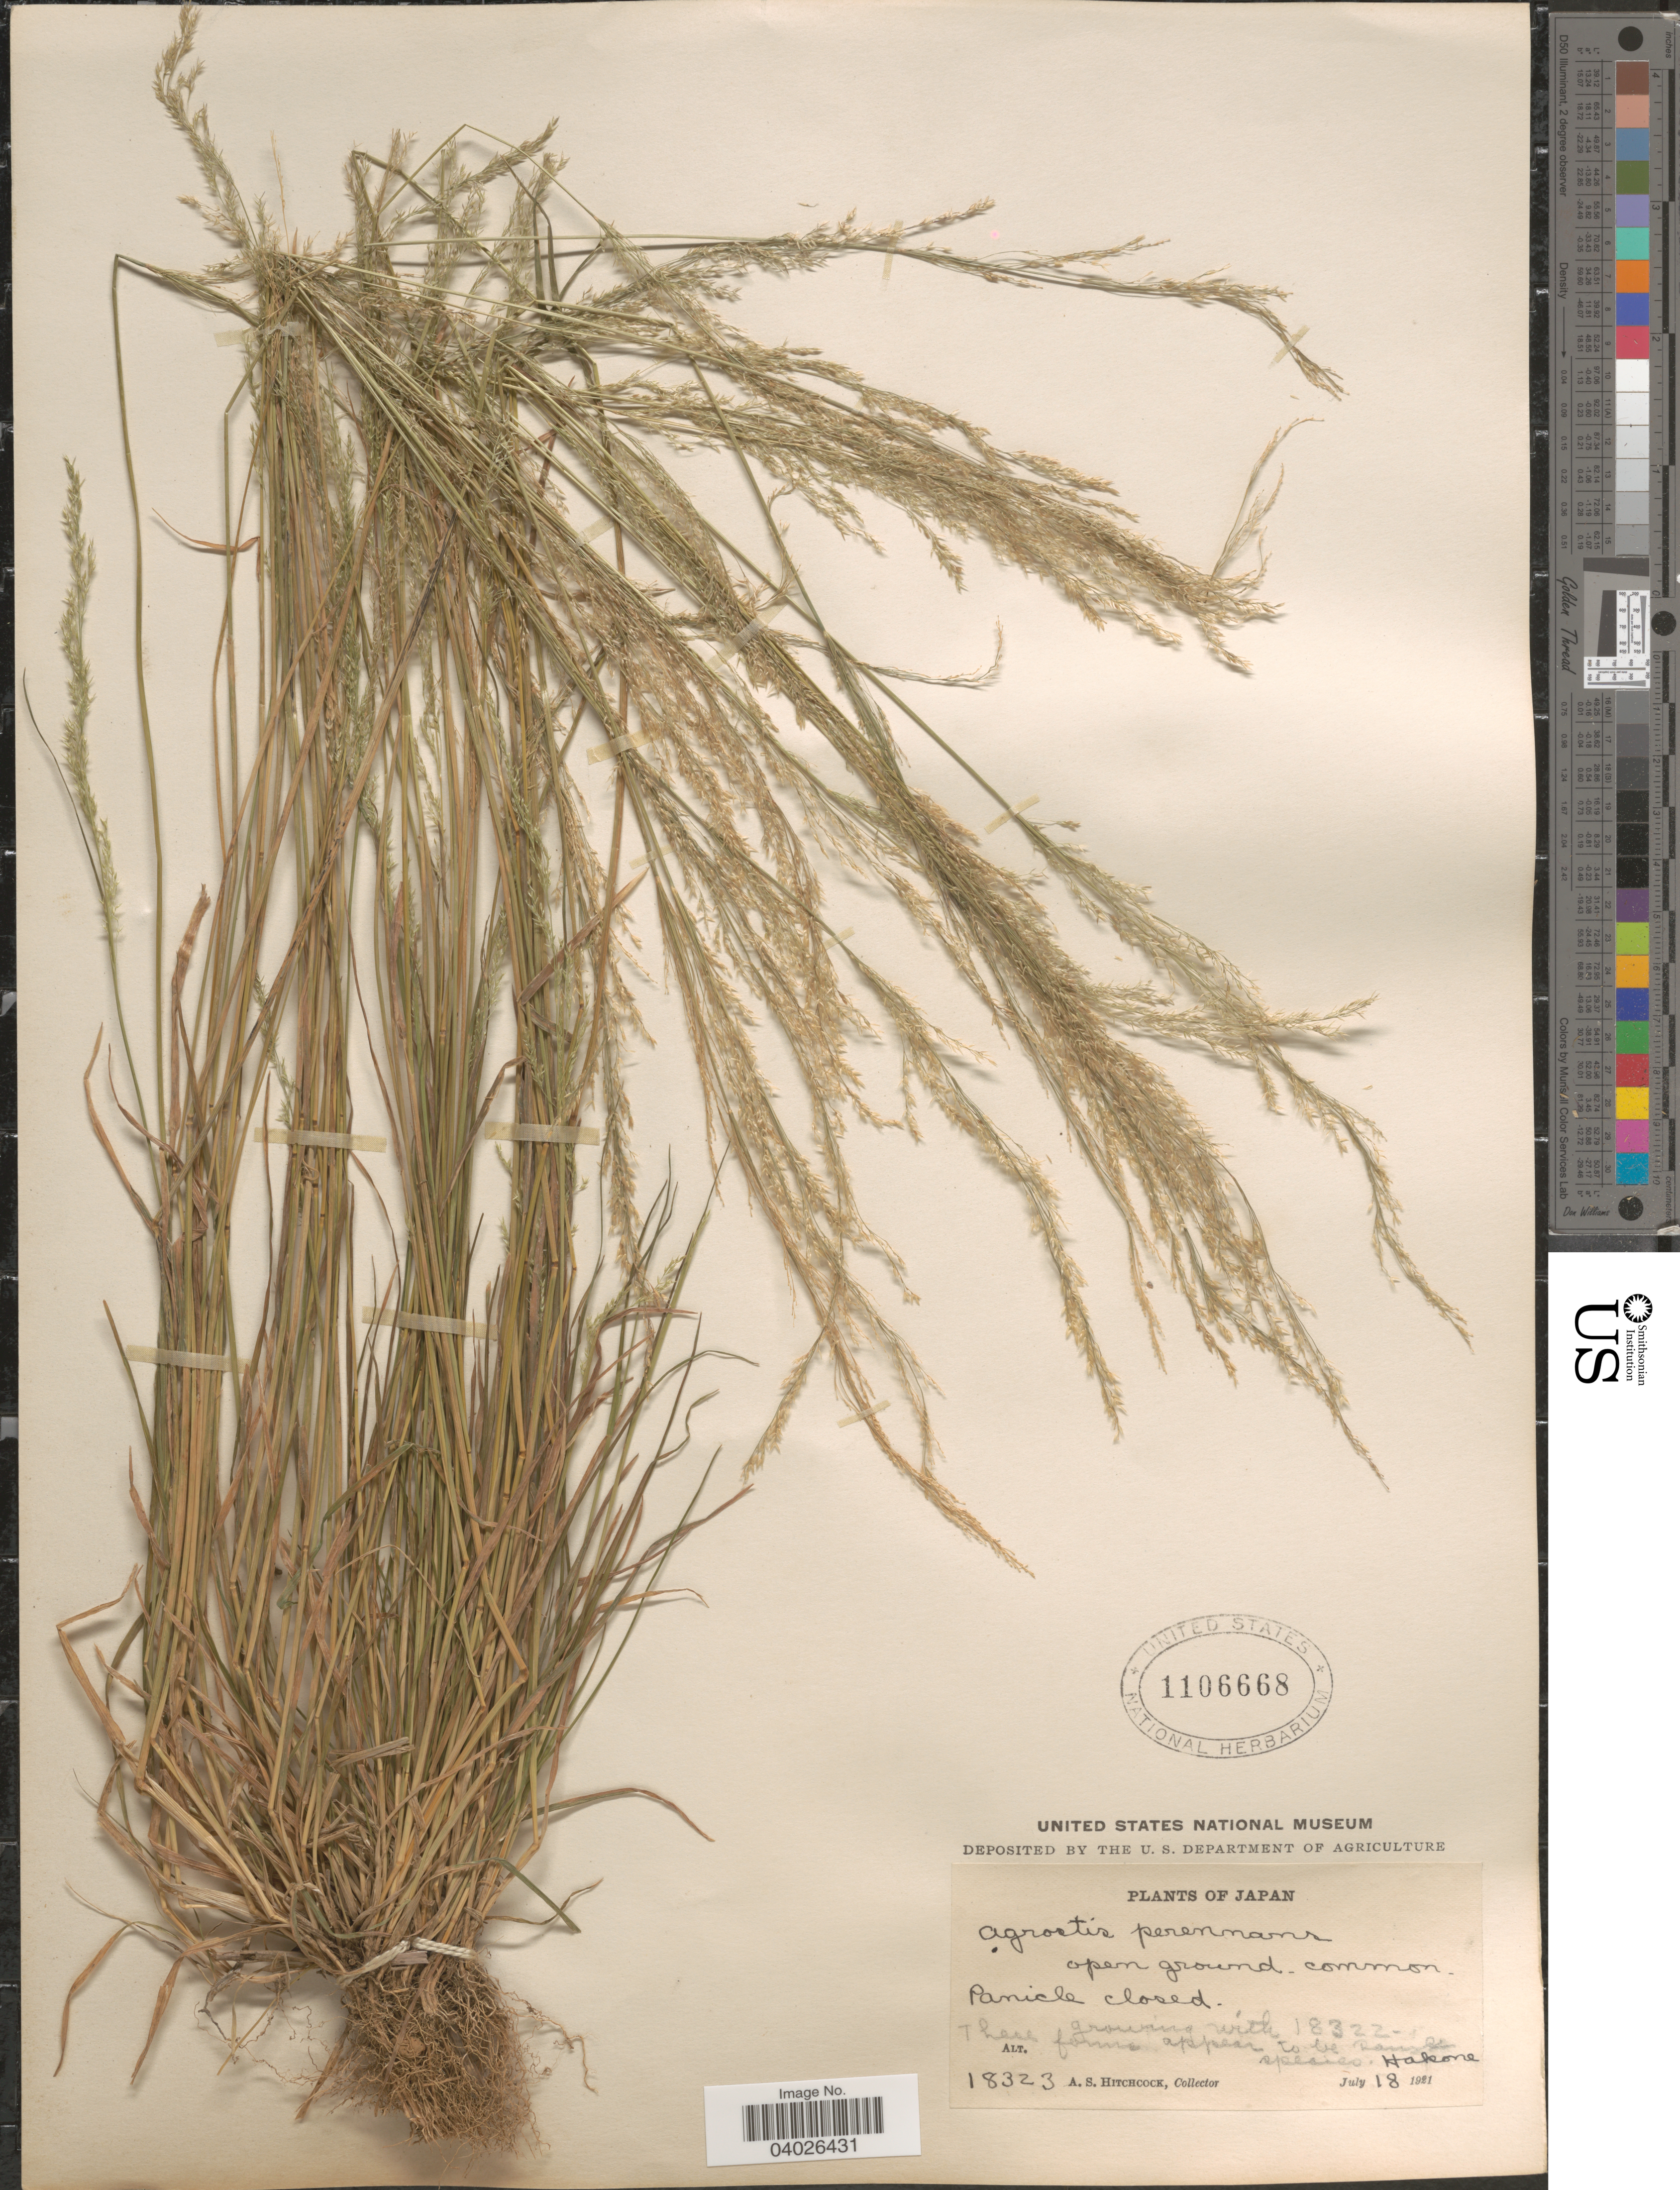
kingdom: Plantae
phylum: Tracheophyta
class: Liliopsida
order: Poales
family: Poaceae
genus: Agrostis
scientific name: Agrostis perennans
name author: (Walter) Tuck.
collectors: A. S. Hitchcock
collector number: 18323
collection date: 1921-07-18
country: Japan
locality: Hakone.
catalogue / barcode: US 1106668